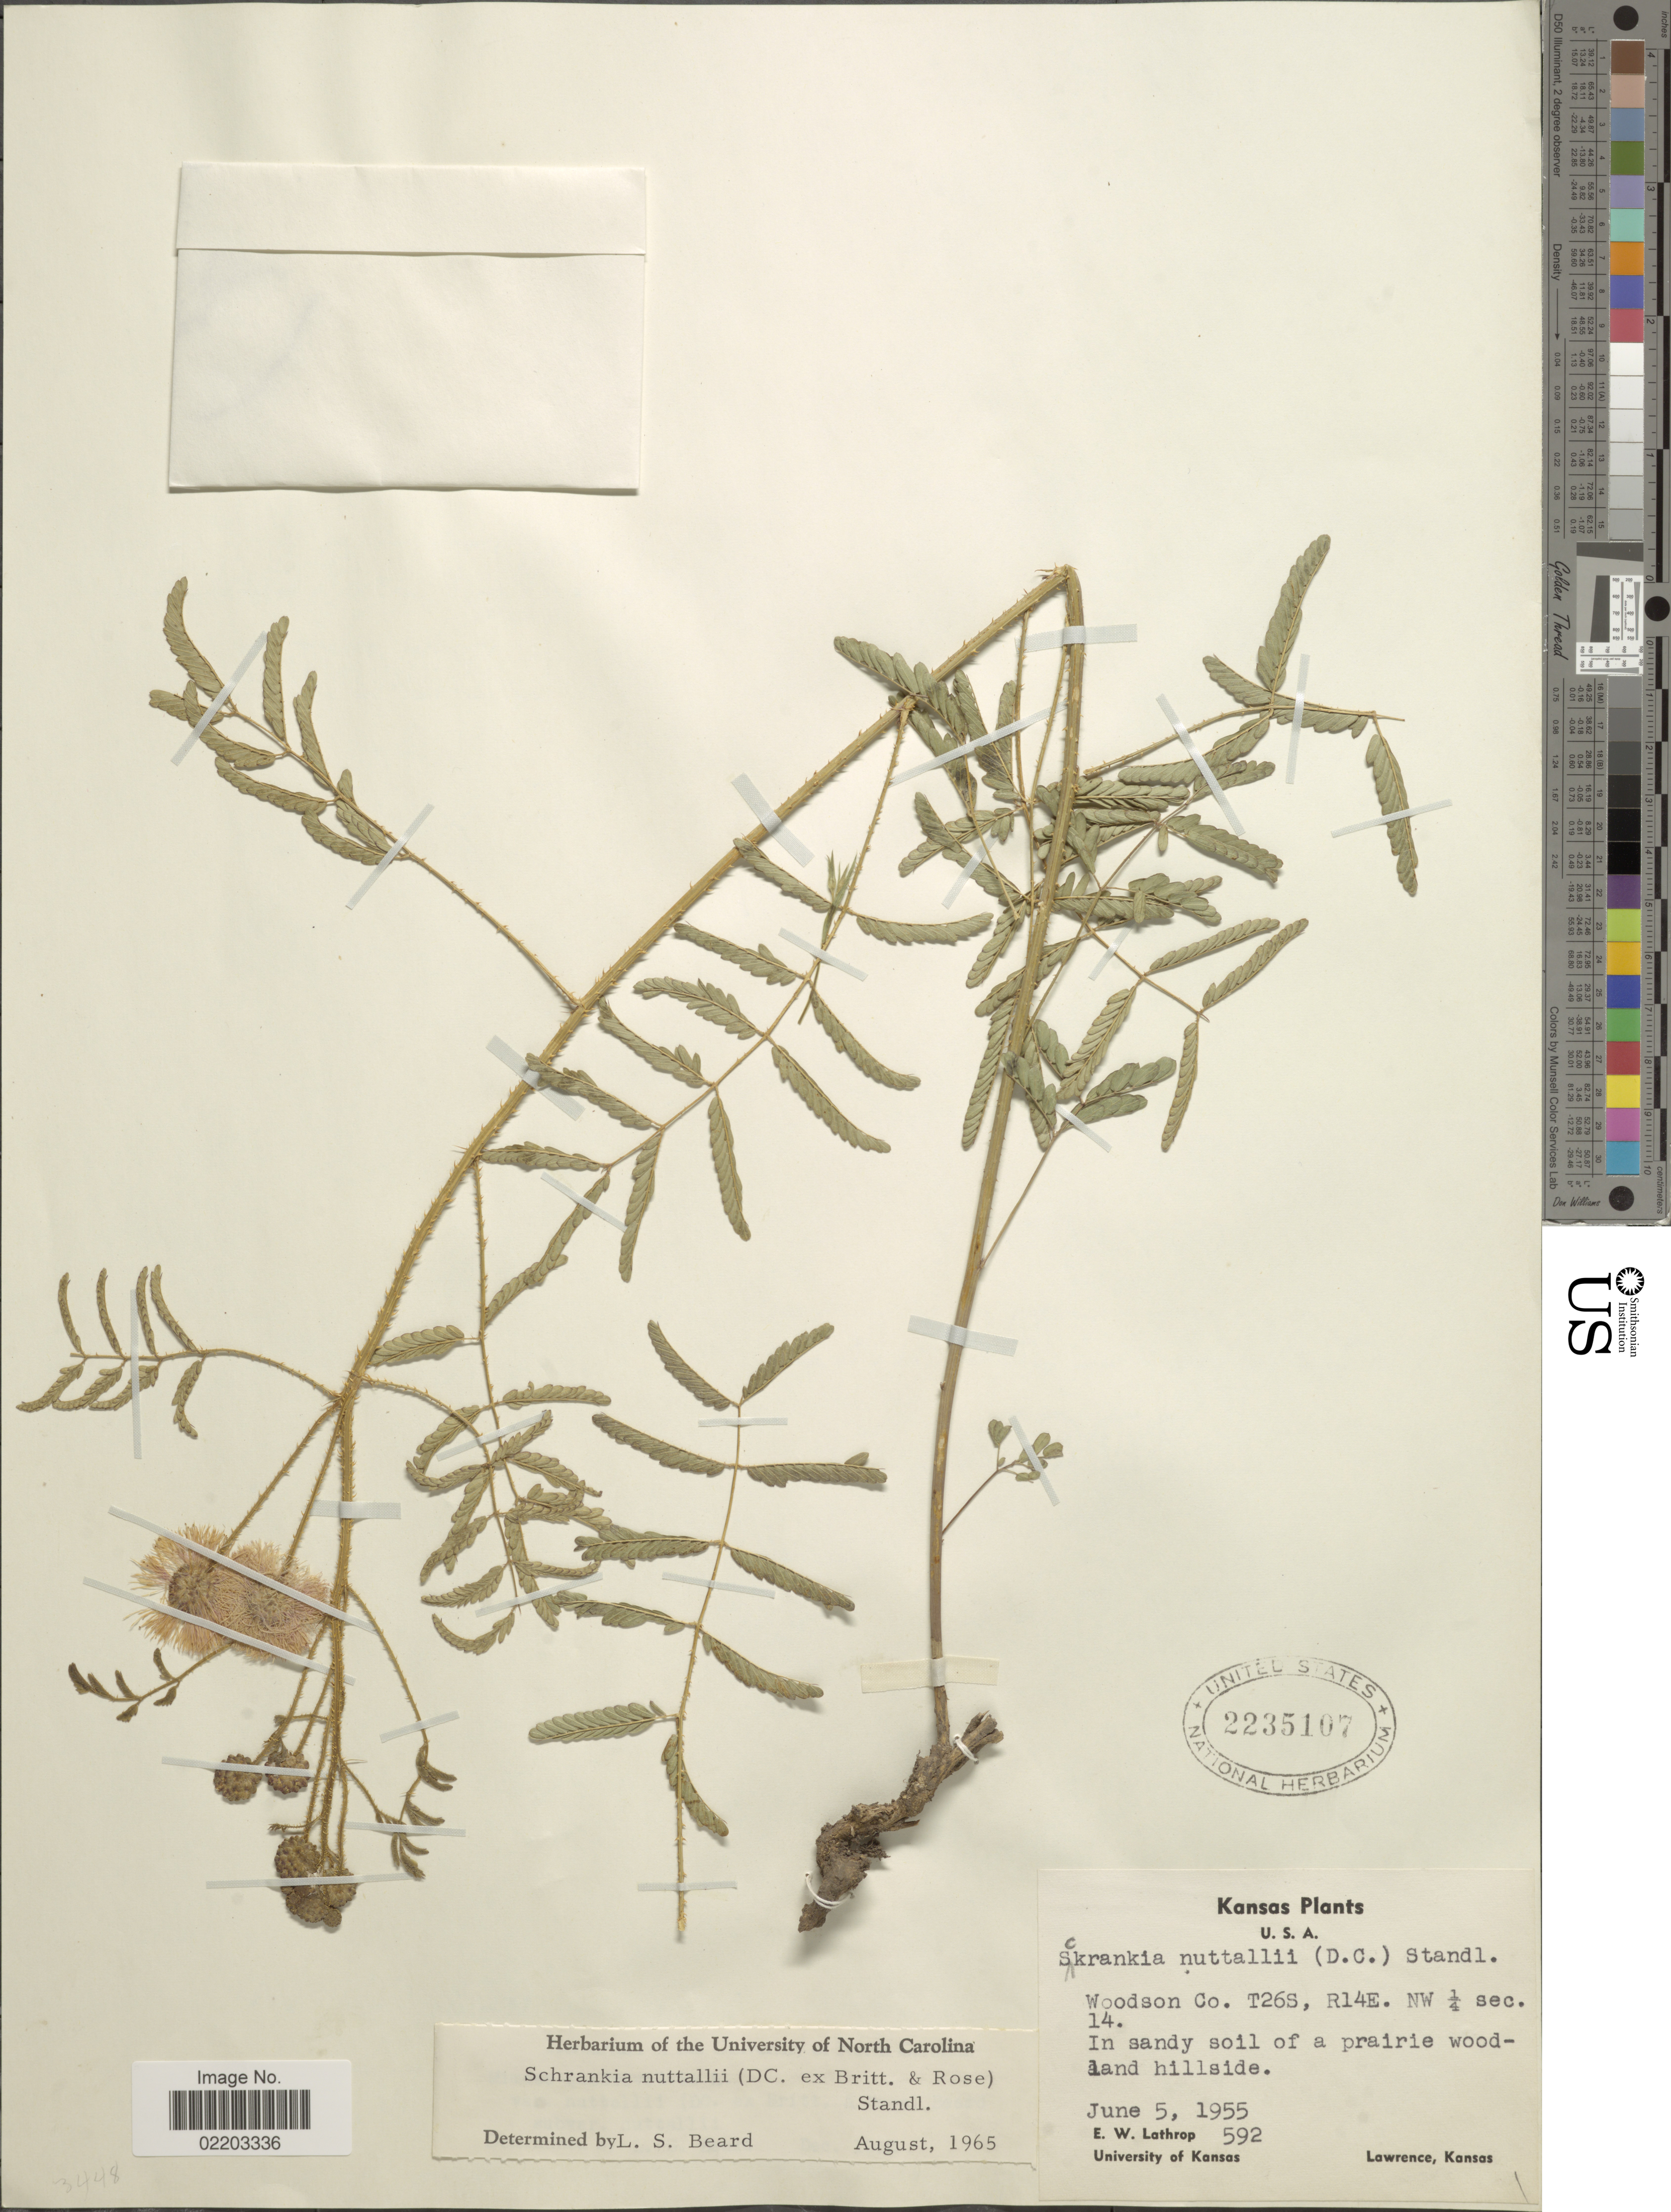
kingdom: Plantae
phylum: Tracheophyta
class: Magnoliopsida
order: Fabales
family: Fabaceae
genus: Mimosa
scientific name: Mimosa nuttallii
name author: (DC.) B.L. Turner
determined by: Strong, M. T., (US), Smithsonian Institution - National Museum of Natural History (UNITED STATES)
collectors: E. W. Lathrop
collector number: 592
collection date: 1955-06-05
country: United States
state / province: Kansas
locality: Woodson Co. T26S, R14E. NW ¼ sec. 14. In andy soil of a prairie woodland hillside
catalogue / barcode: US 2235107